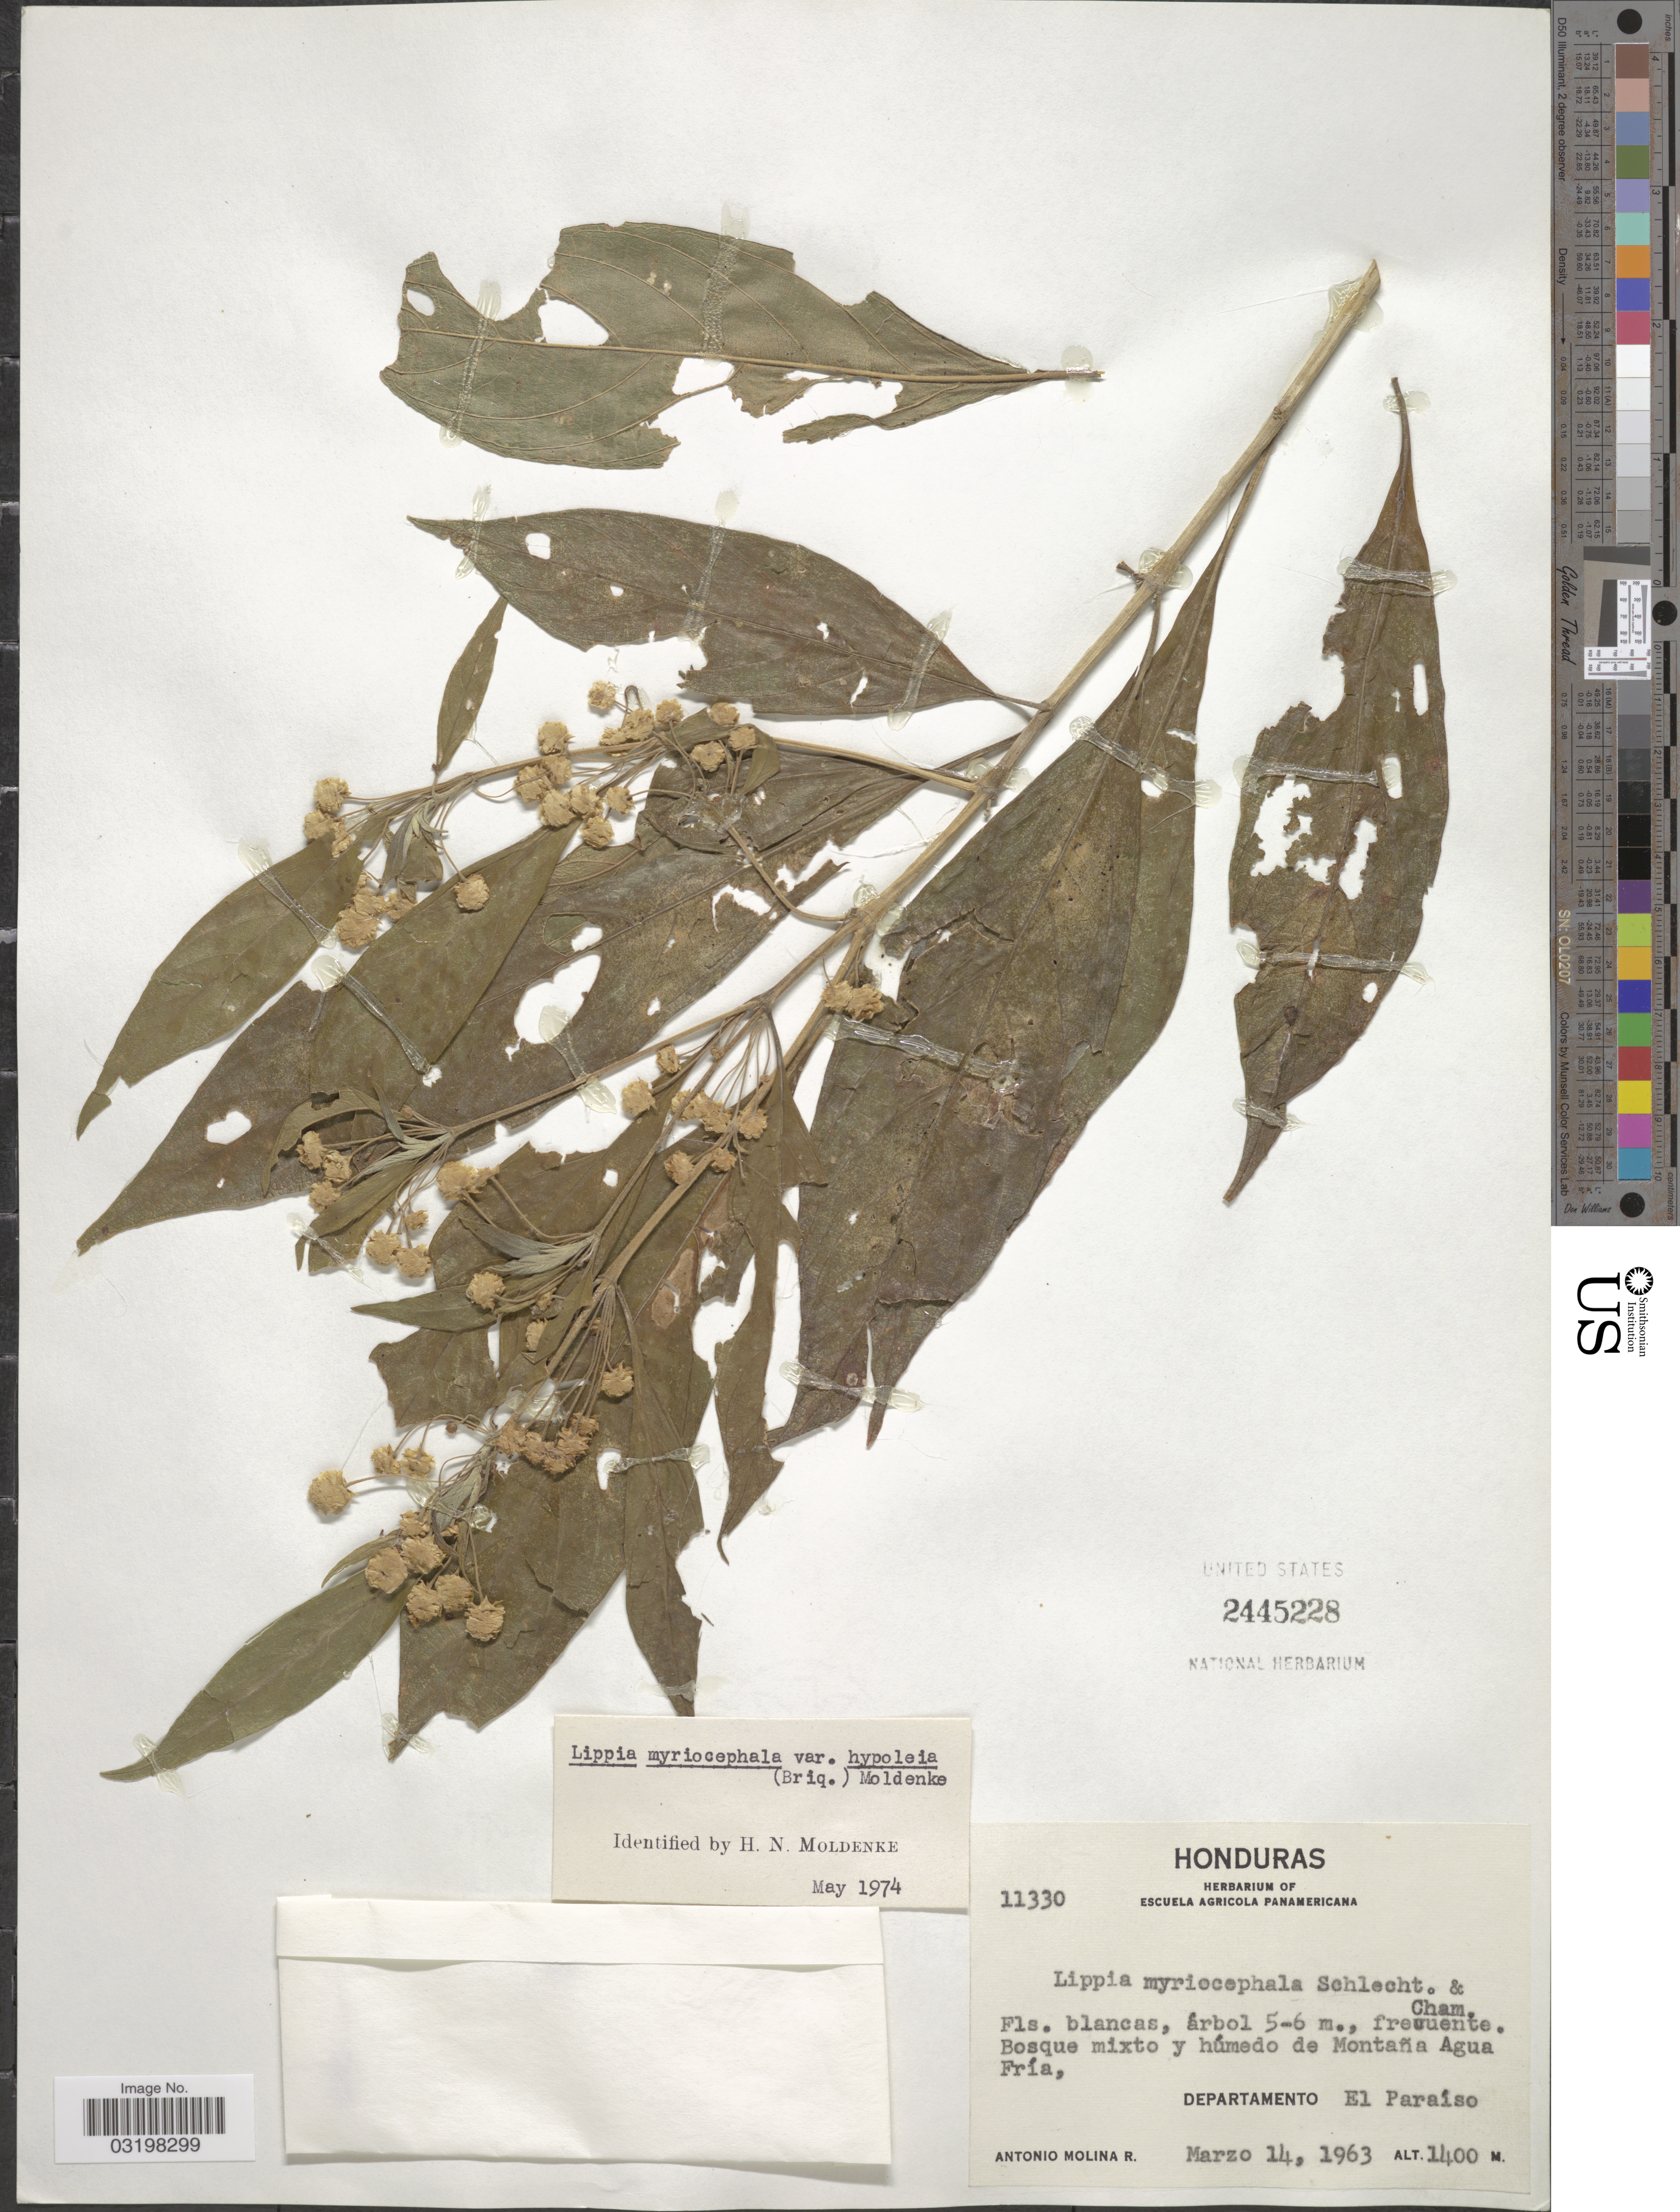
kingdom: Plantae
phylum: Tracheophyta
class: Magnoliopsida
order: Lamiales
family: Verbenaceae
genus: Lippia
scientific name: Lippia myriocephala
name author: Schltdl. & Cham.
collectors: A. Molina R.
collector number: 11330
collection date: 1963-03-14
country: Honduras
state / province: El Paraíso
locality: Bosque mixto y húnedo de Montaña Agua Fría, Departamento El Paraíso.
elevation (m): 1400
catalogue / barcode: US 2445228